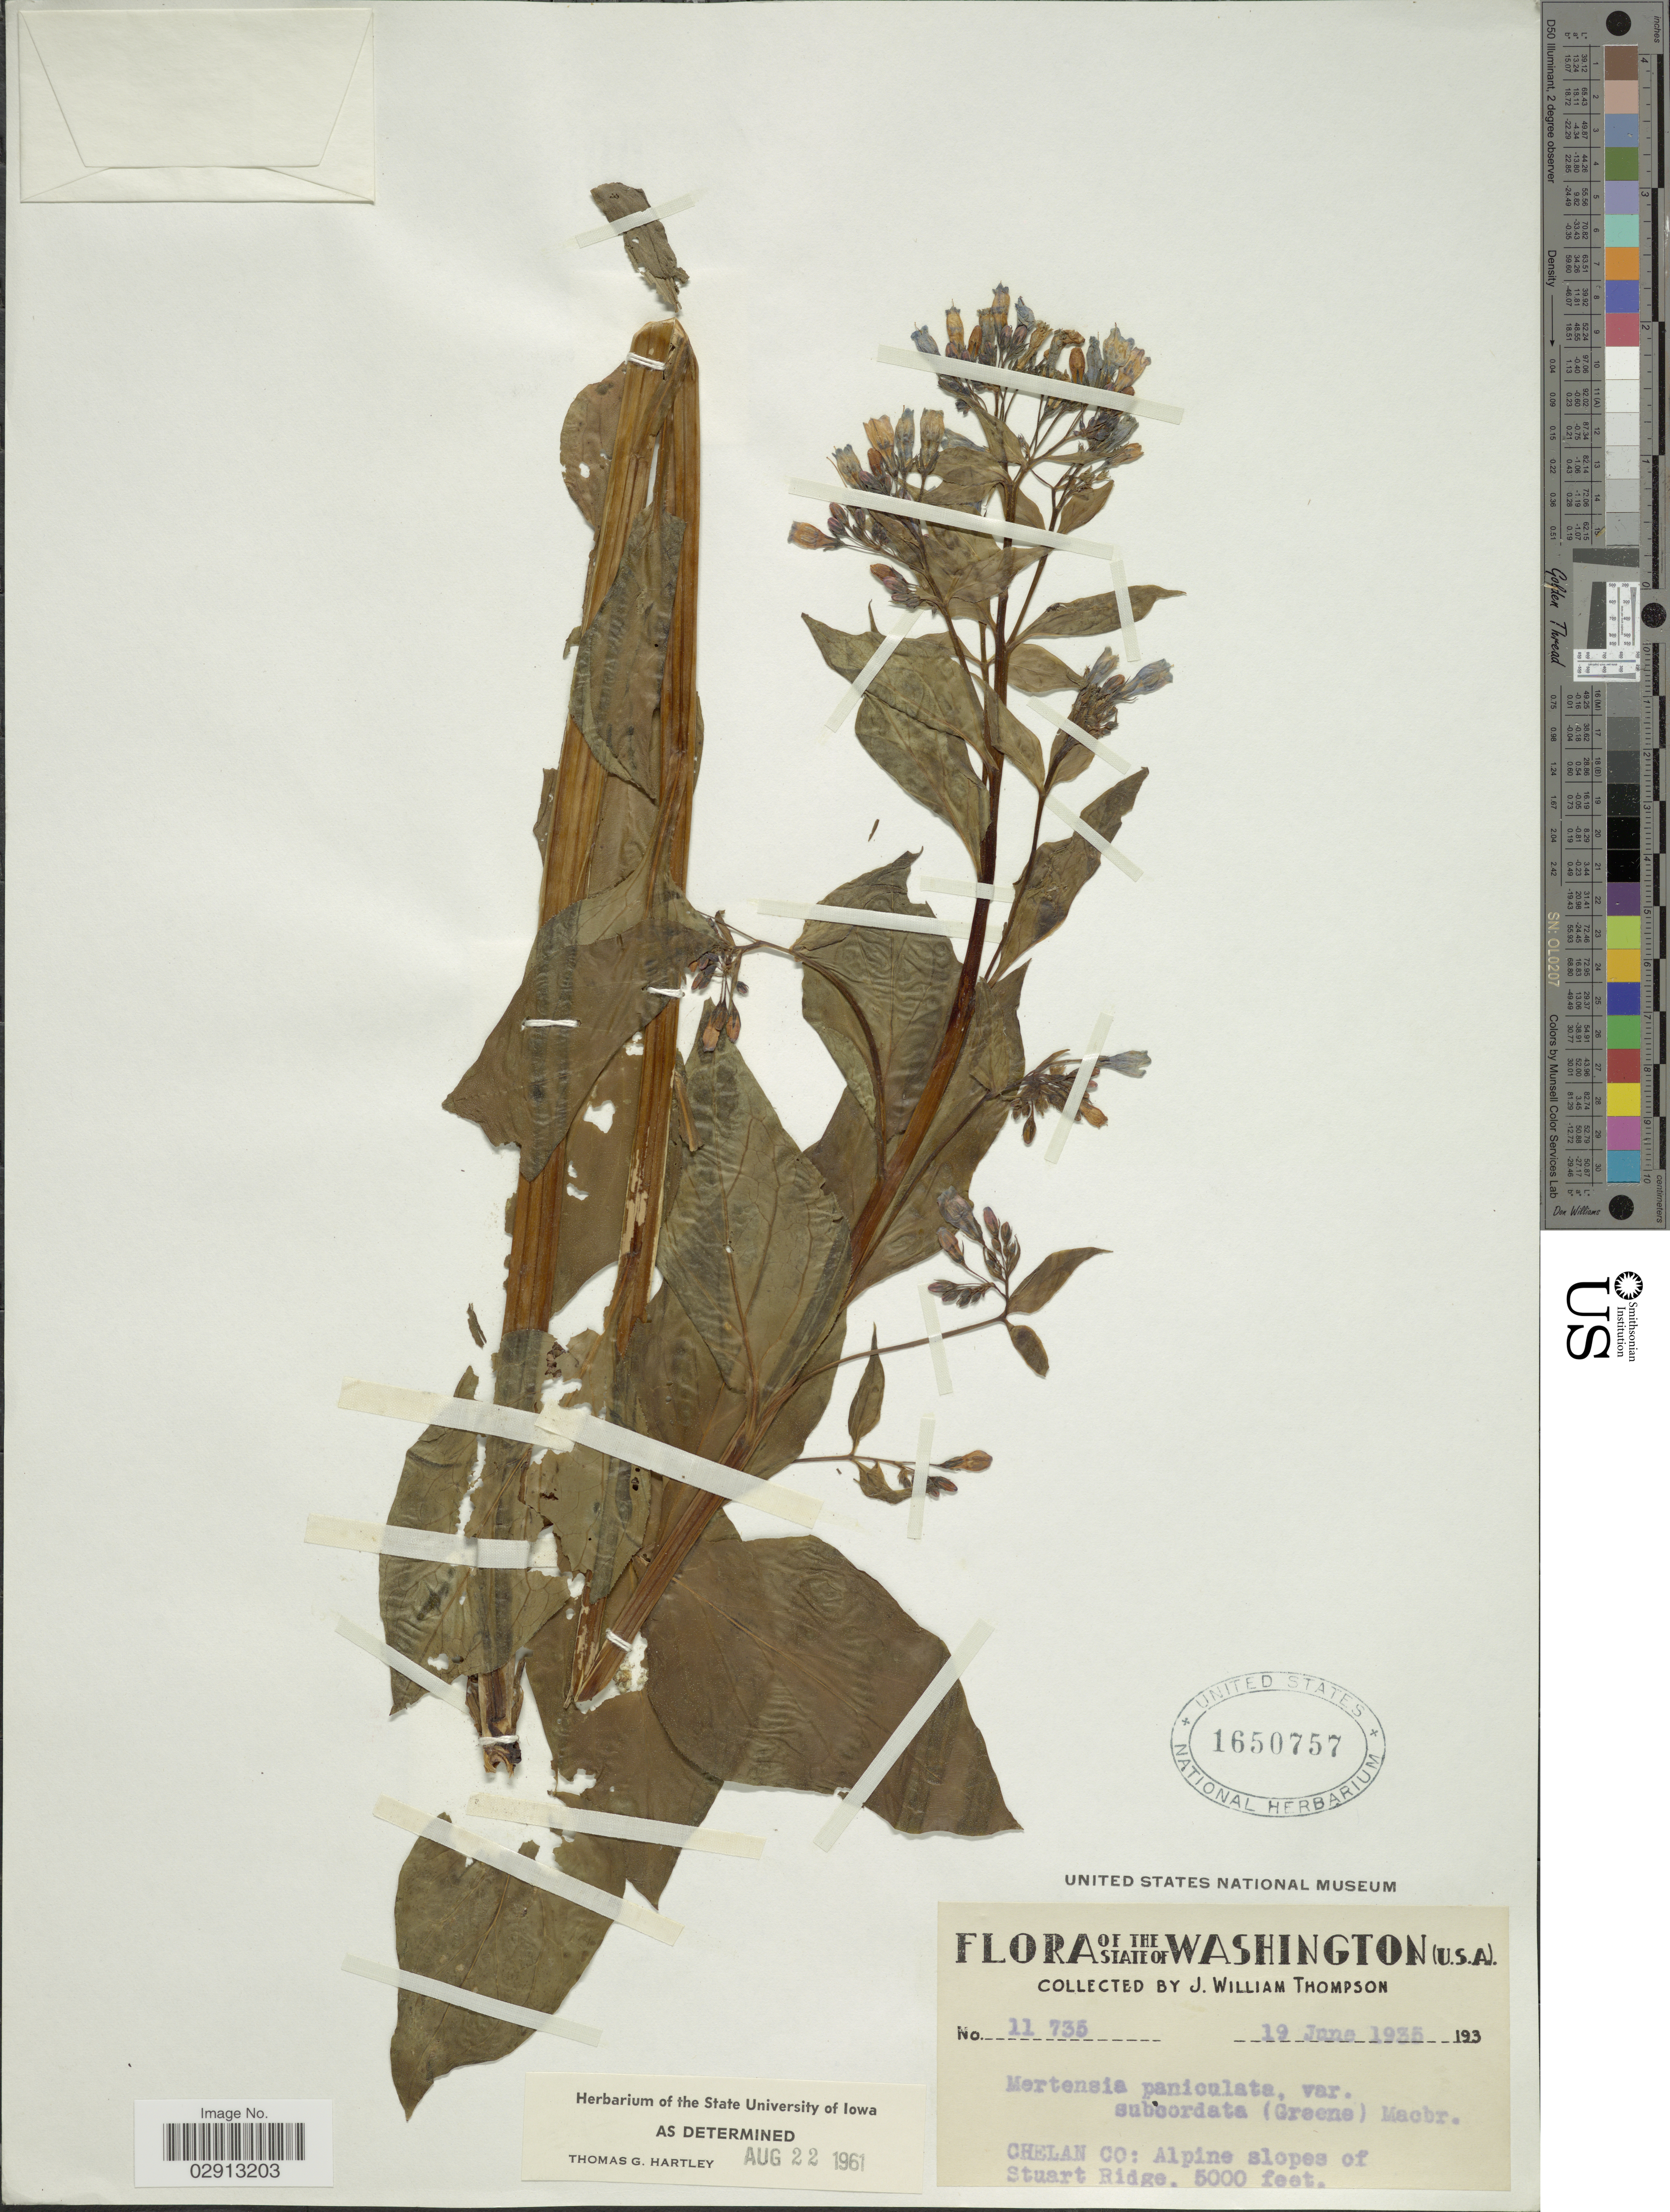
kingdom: Plantae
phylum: Tracheophyta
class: Magnoliopsida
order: Boraginales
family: Boraginaceae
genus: Mertensia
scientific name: Mertensia paniculata var. subcordata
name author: (Greene) J.F. Macbr.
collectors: J. W. Thompson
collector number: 11735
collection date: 1935-06-19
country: United States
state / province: Washington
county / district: Chelan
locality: The State of Washington. Chelan Co: Alpine slopes of Stuart Ridge.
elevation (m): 1524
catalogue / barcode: US 1650757